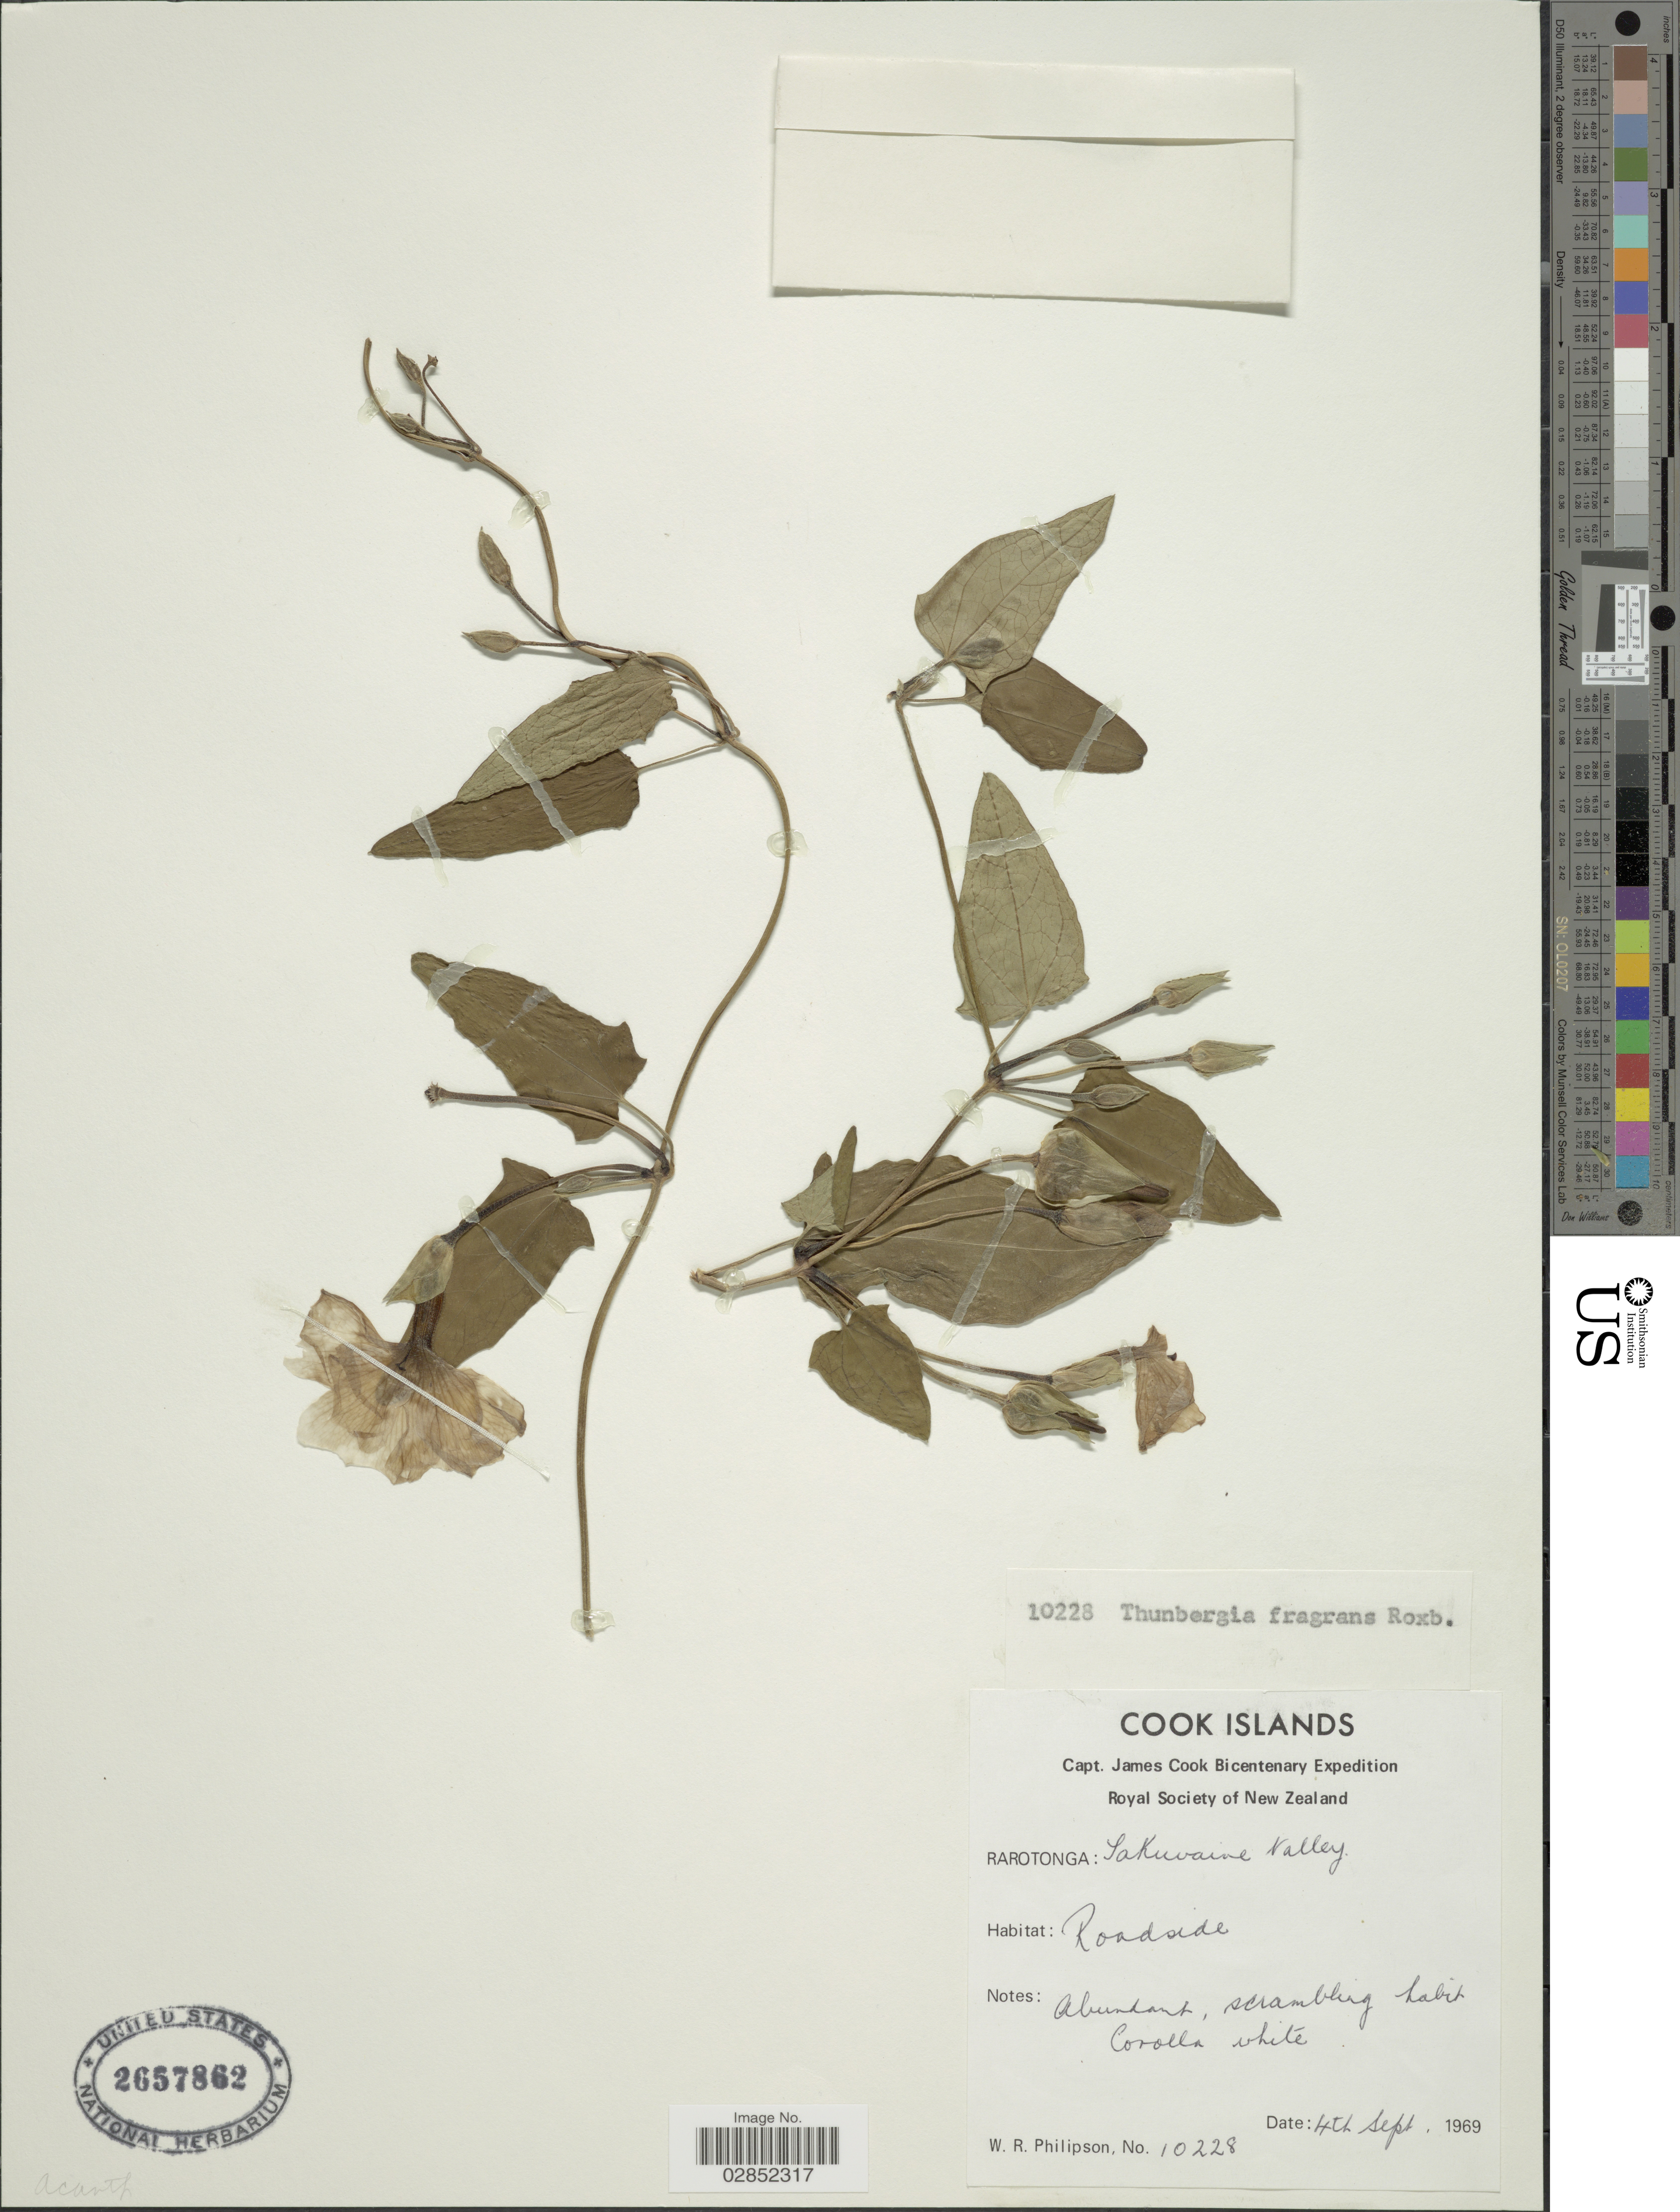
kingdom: Plantae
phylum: Tracheophyta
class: Magnoliopsida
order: Lamiales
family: Acanthaceae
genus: Thunbergia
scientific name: Thunbergia fragrans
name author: Roxb.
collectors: W. R. Philipson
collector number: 10228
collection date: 1969-09-04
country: Cook Islands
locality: Royal Society of New Zealand. Rarotonga: Takuvaine Valley.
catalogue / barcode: US 2657862